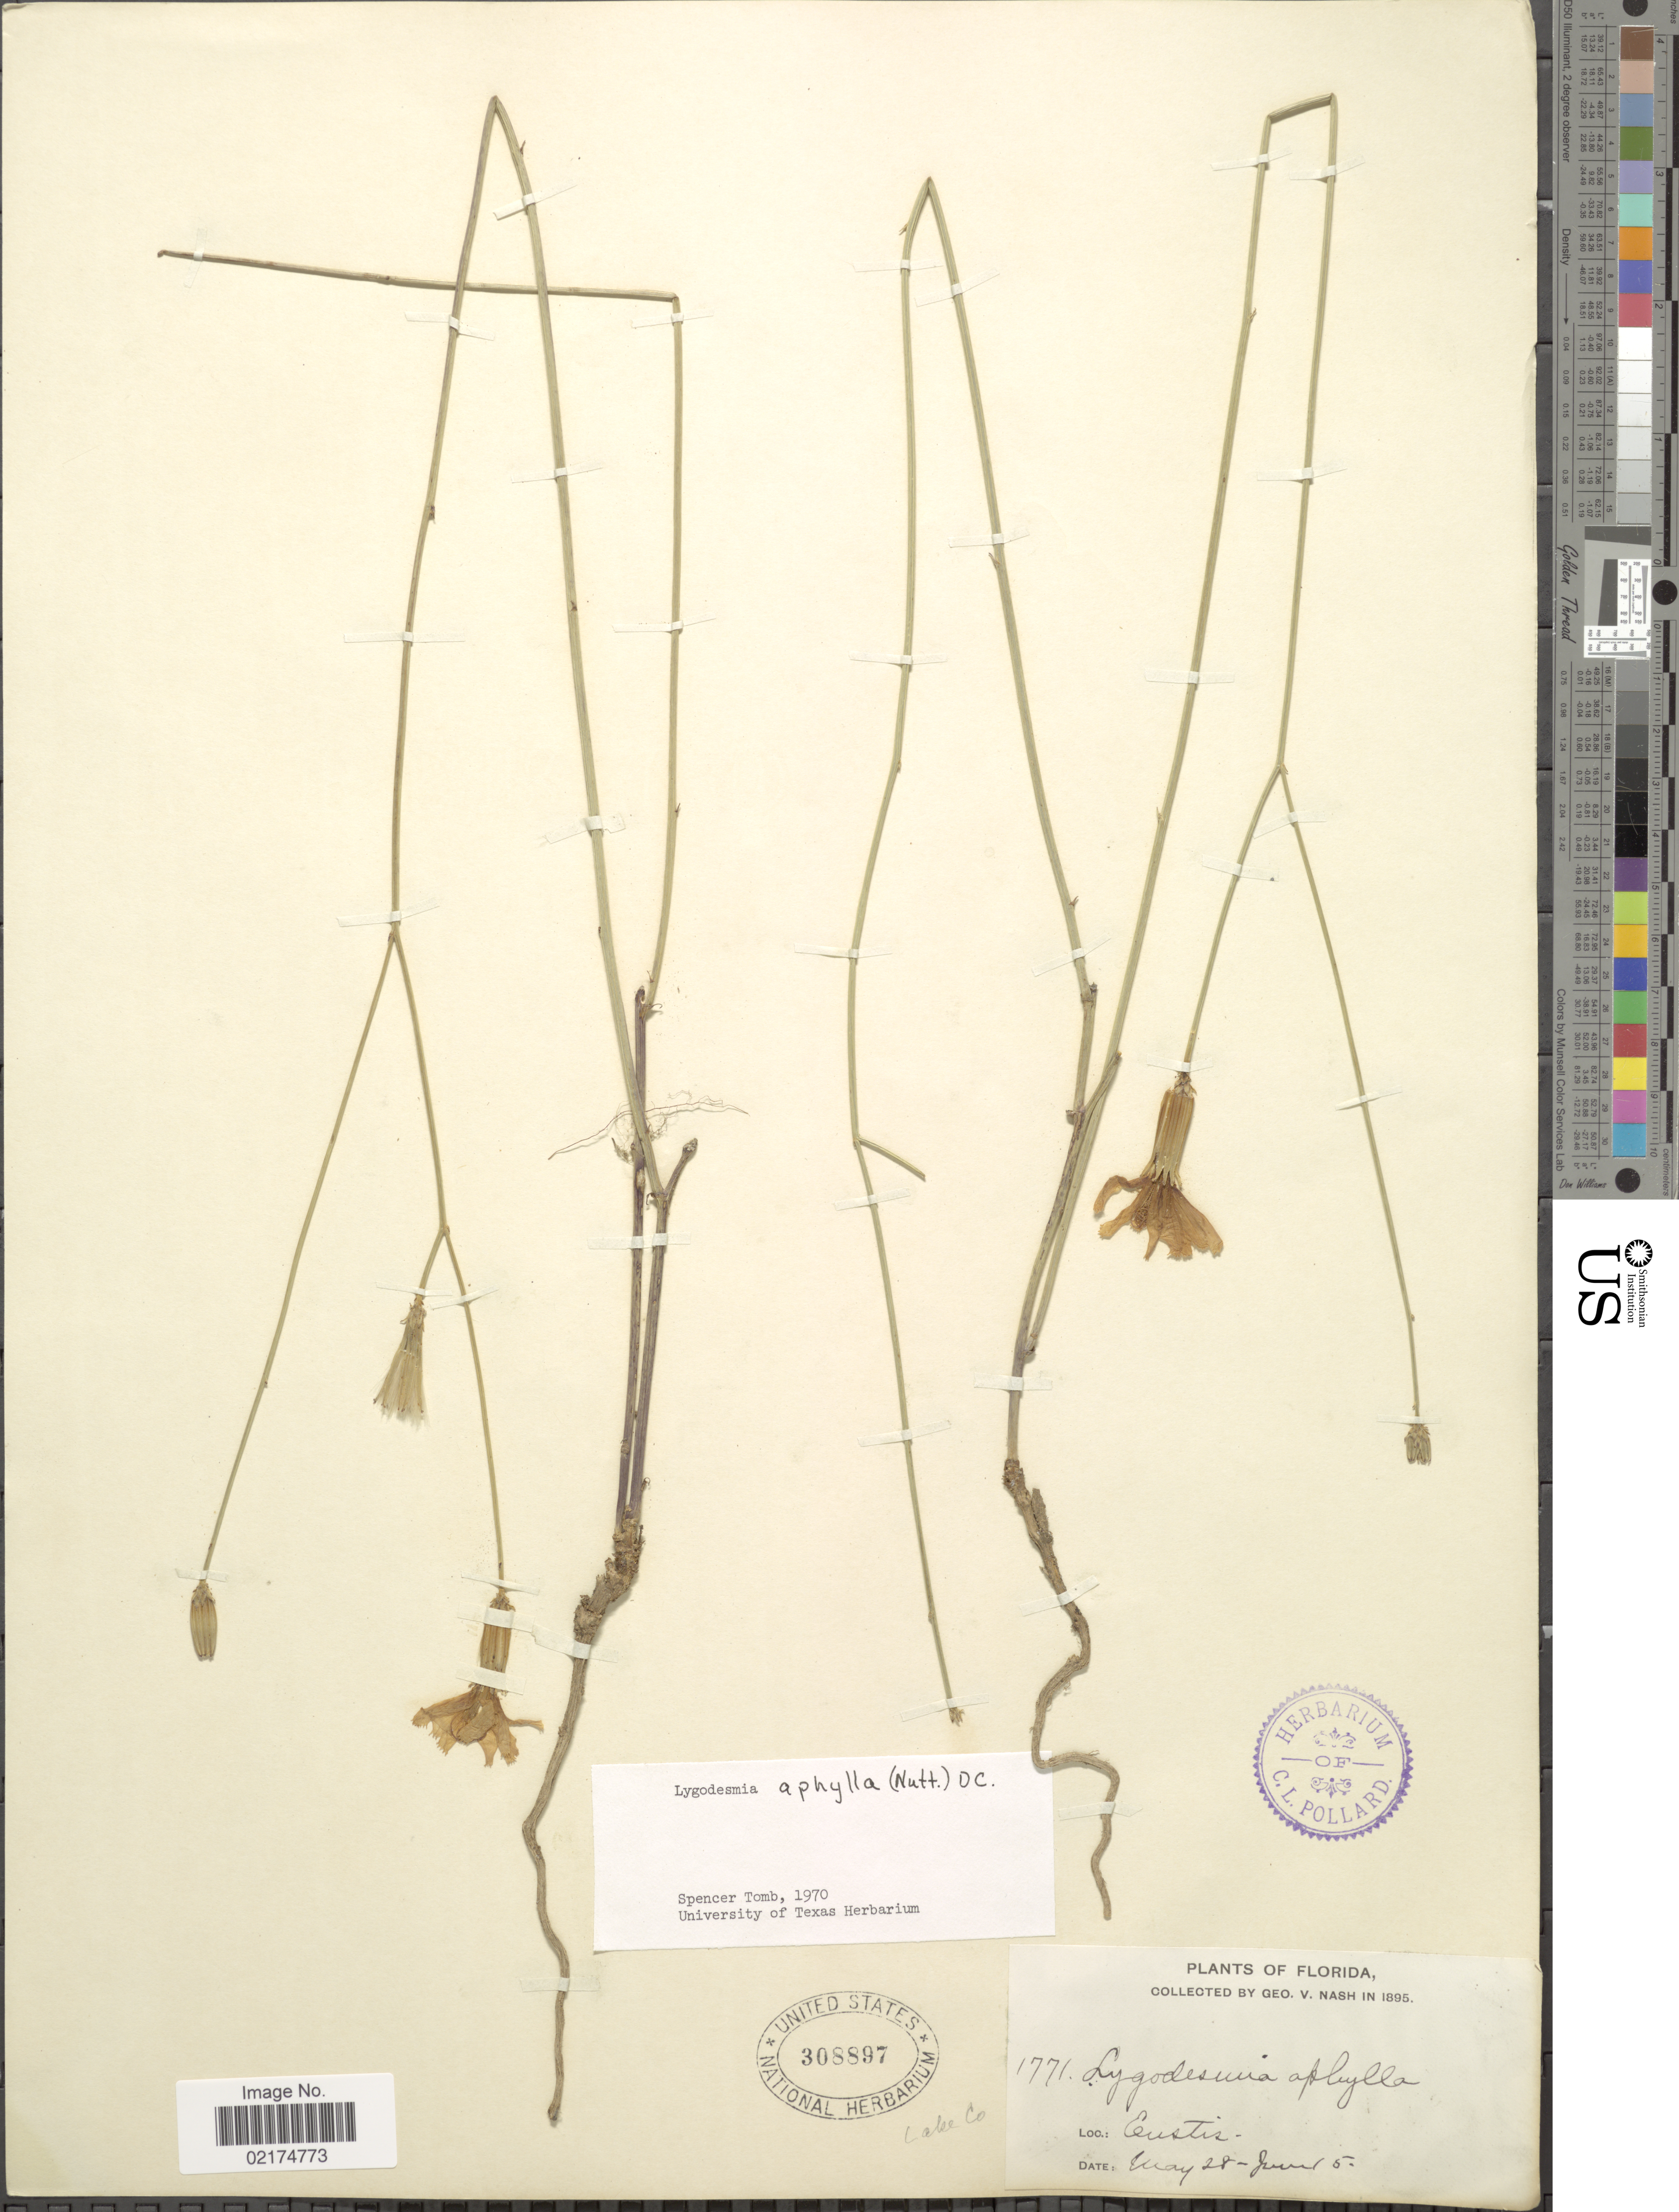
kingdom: Plantae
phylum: Tracheophyta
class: Magnoliopsida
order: Asterales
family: Asteraceae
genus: Lygodesmia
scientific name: Lygodesmia aphylla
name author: (Nutt.) DC.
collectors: G. V. Nash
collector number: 1771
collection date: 1895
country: United States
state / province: Florida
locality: Eustis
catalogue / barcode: US 308897